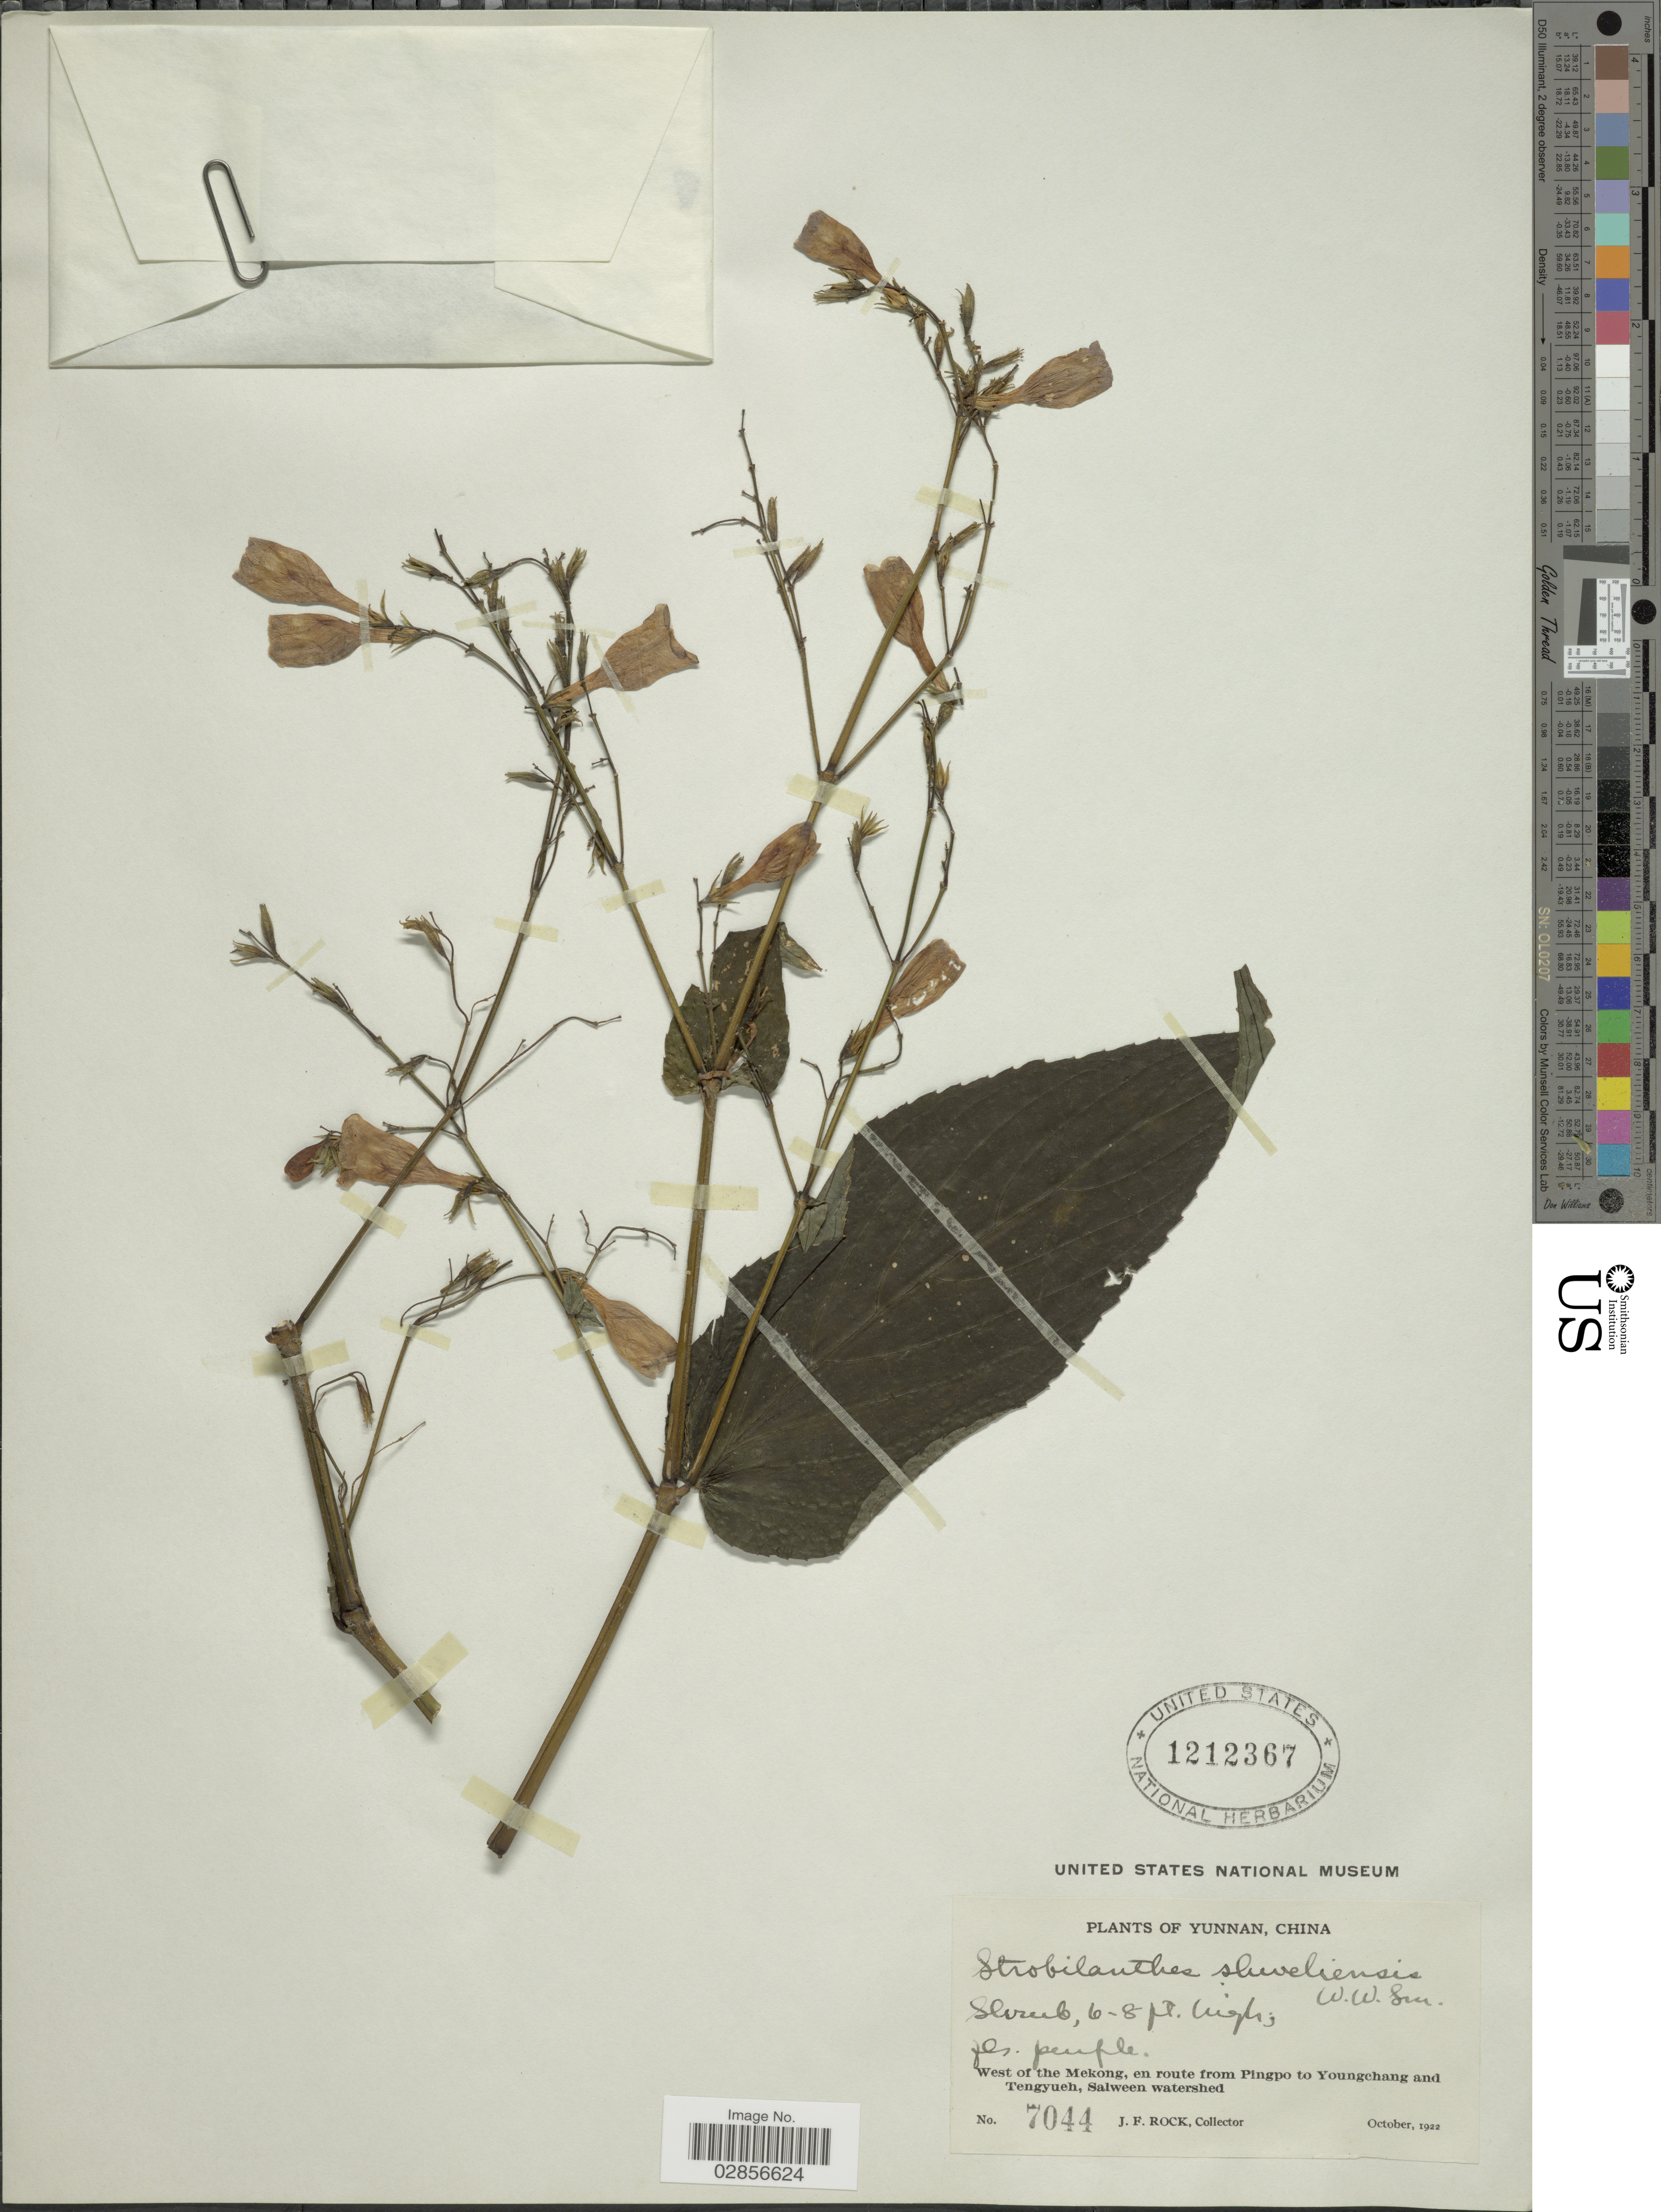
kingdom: Plantae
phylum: Tracheophyta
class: Magnoliopsida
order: Lamiales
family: Acanthaceae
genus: Strobilanthes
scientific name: Strobilanthes scoriarum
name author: W.W. Sm.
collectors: J. Rock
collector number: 7044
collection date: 1922-10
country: China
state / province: Yunnan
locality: West of the Mekong, en route from Pingpo to Youngchang and Tengyueh, Salween watershed.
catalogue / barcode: US 1212367